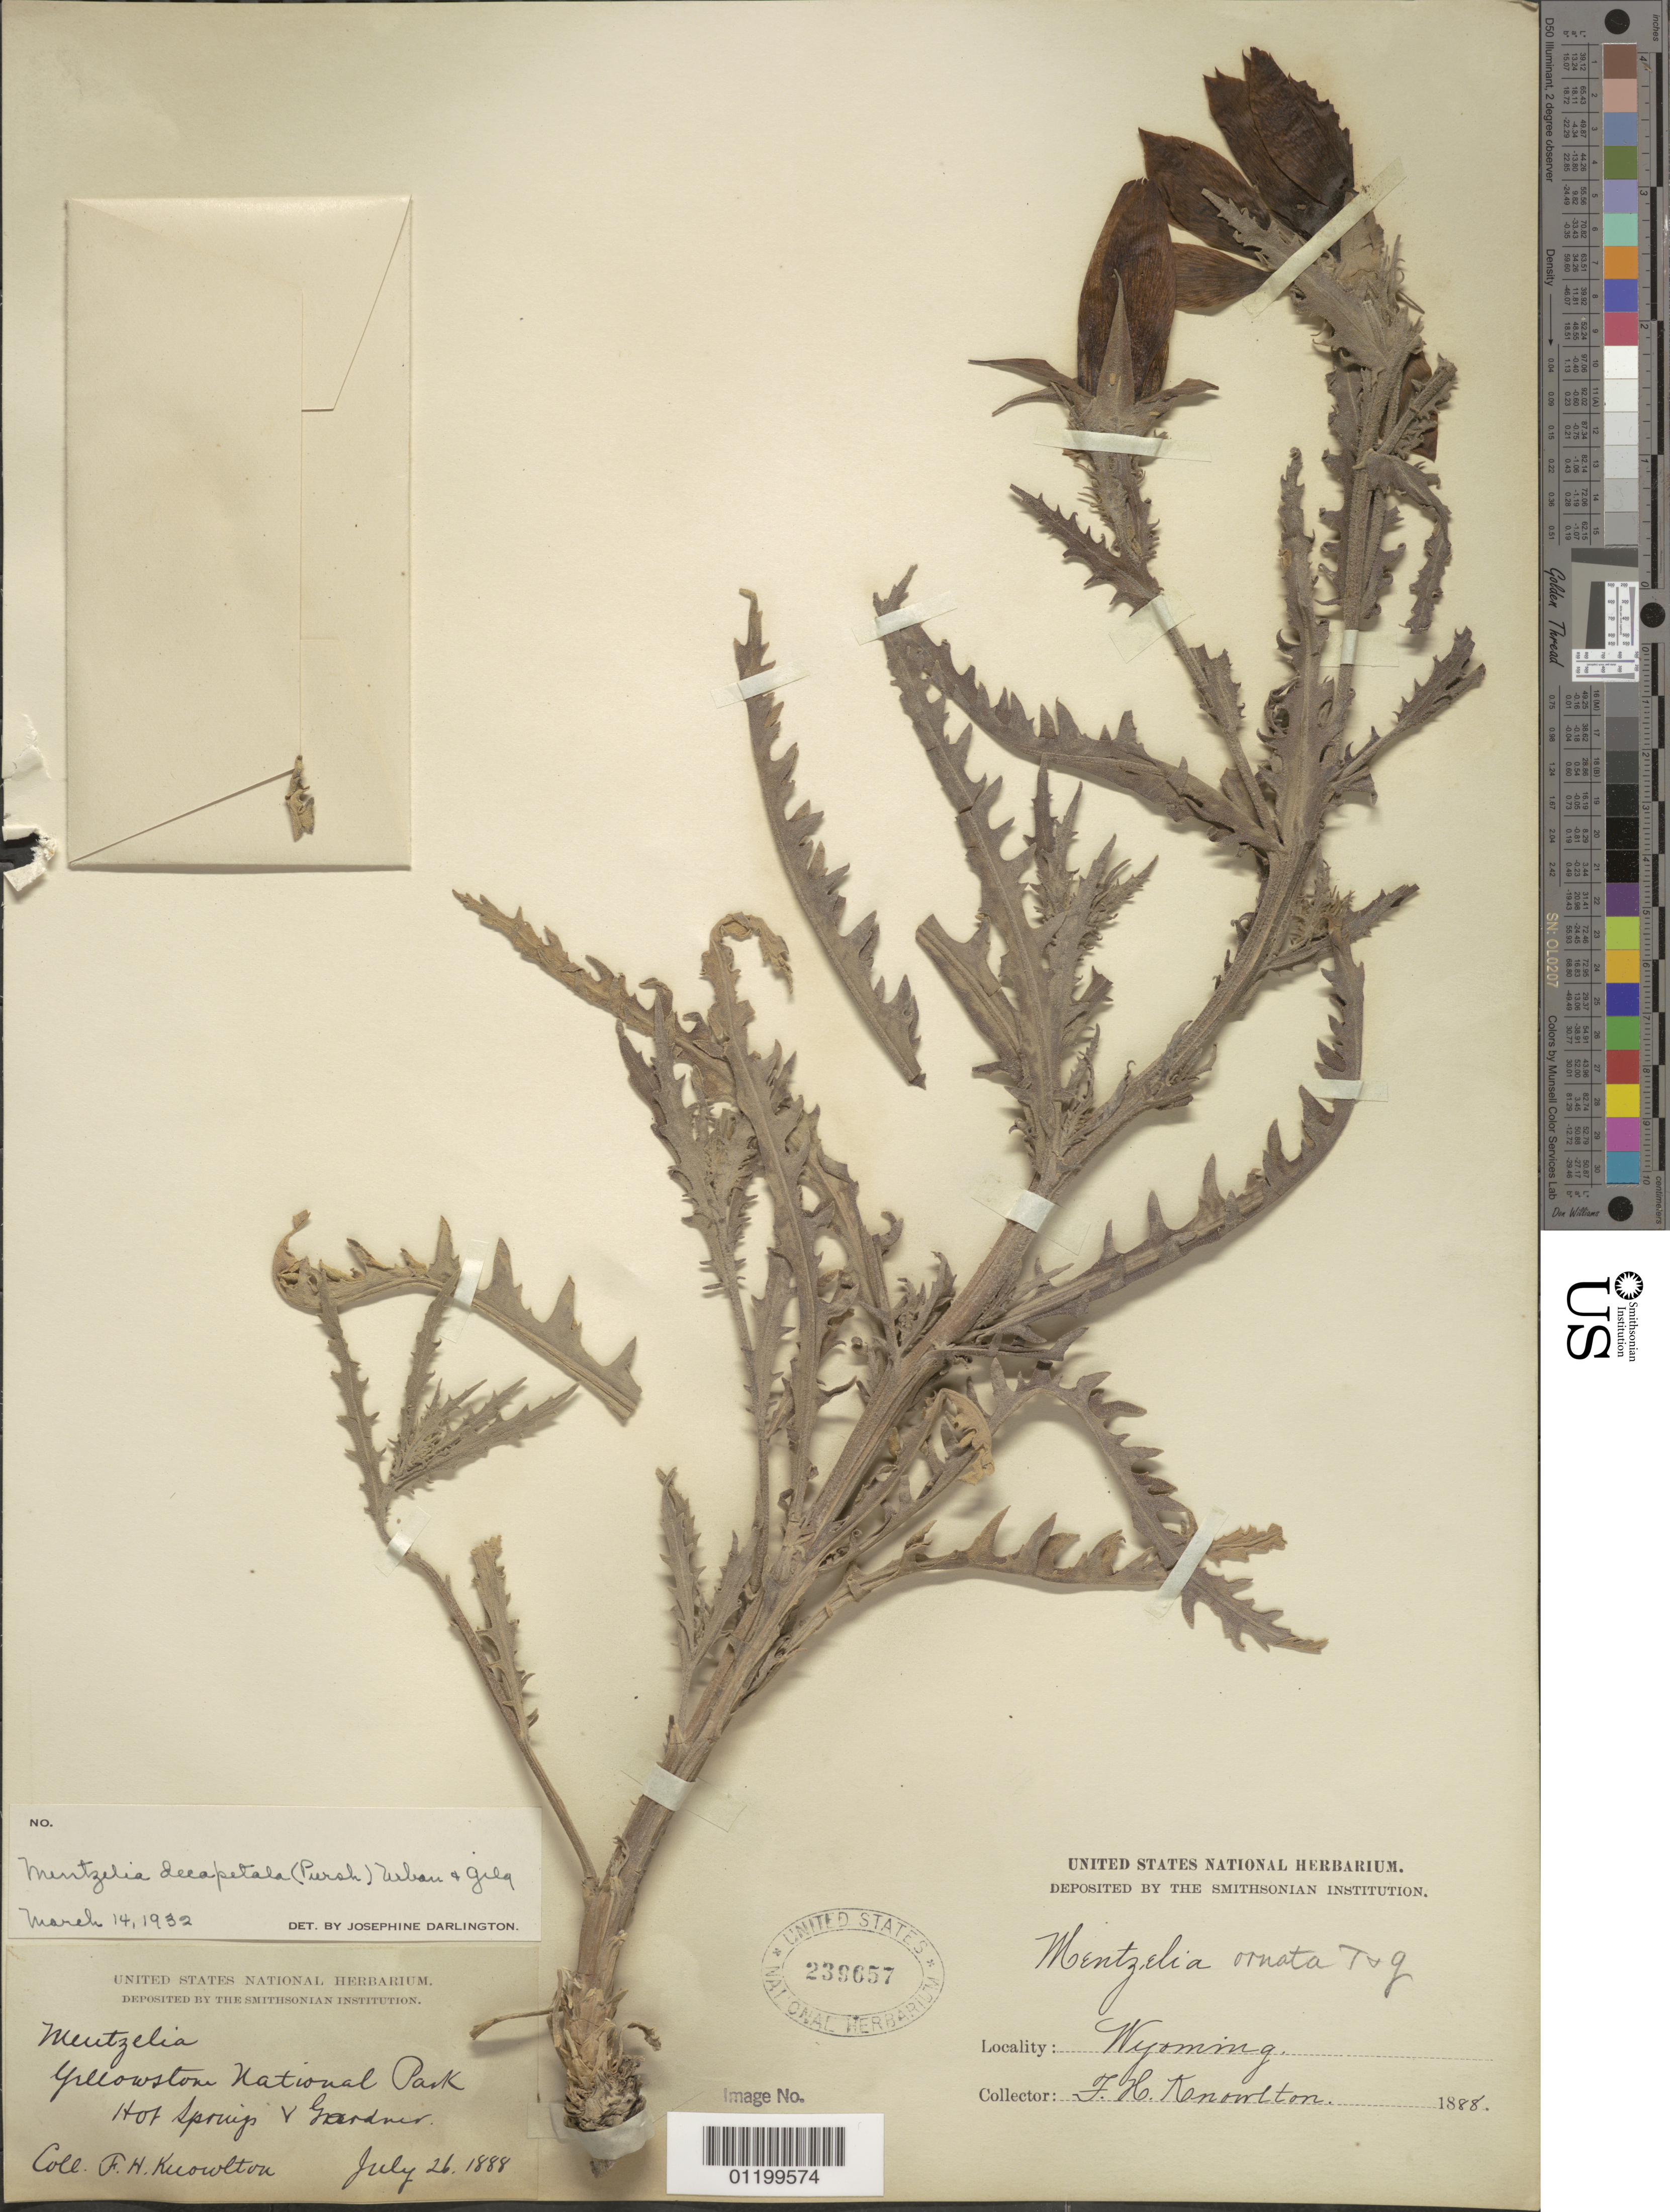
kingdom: Plantae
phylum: Tracheophyta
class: Magnoliopsida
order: Cornales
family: Loasaceae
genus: Mentzelia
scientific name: Mentzelia decapetala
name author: (Sims) Urb.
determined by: Darlington, J.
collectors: F. H. Knowlton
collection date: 1888-07-26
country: United States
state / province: Wyoming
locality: Yellowstone National Park, Hot Springs, Gardner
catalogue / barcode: US 239657